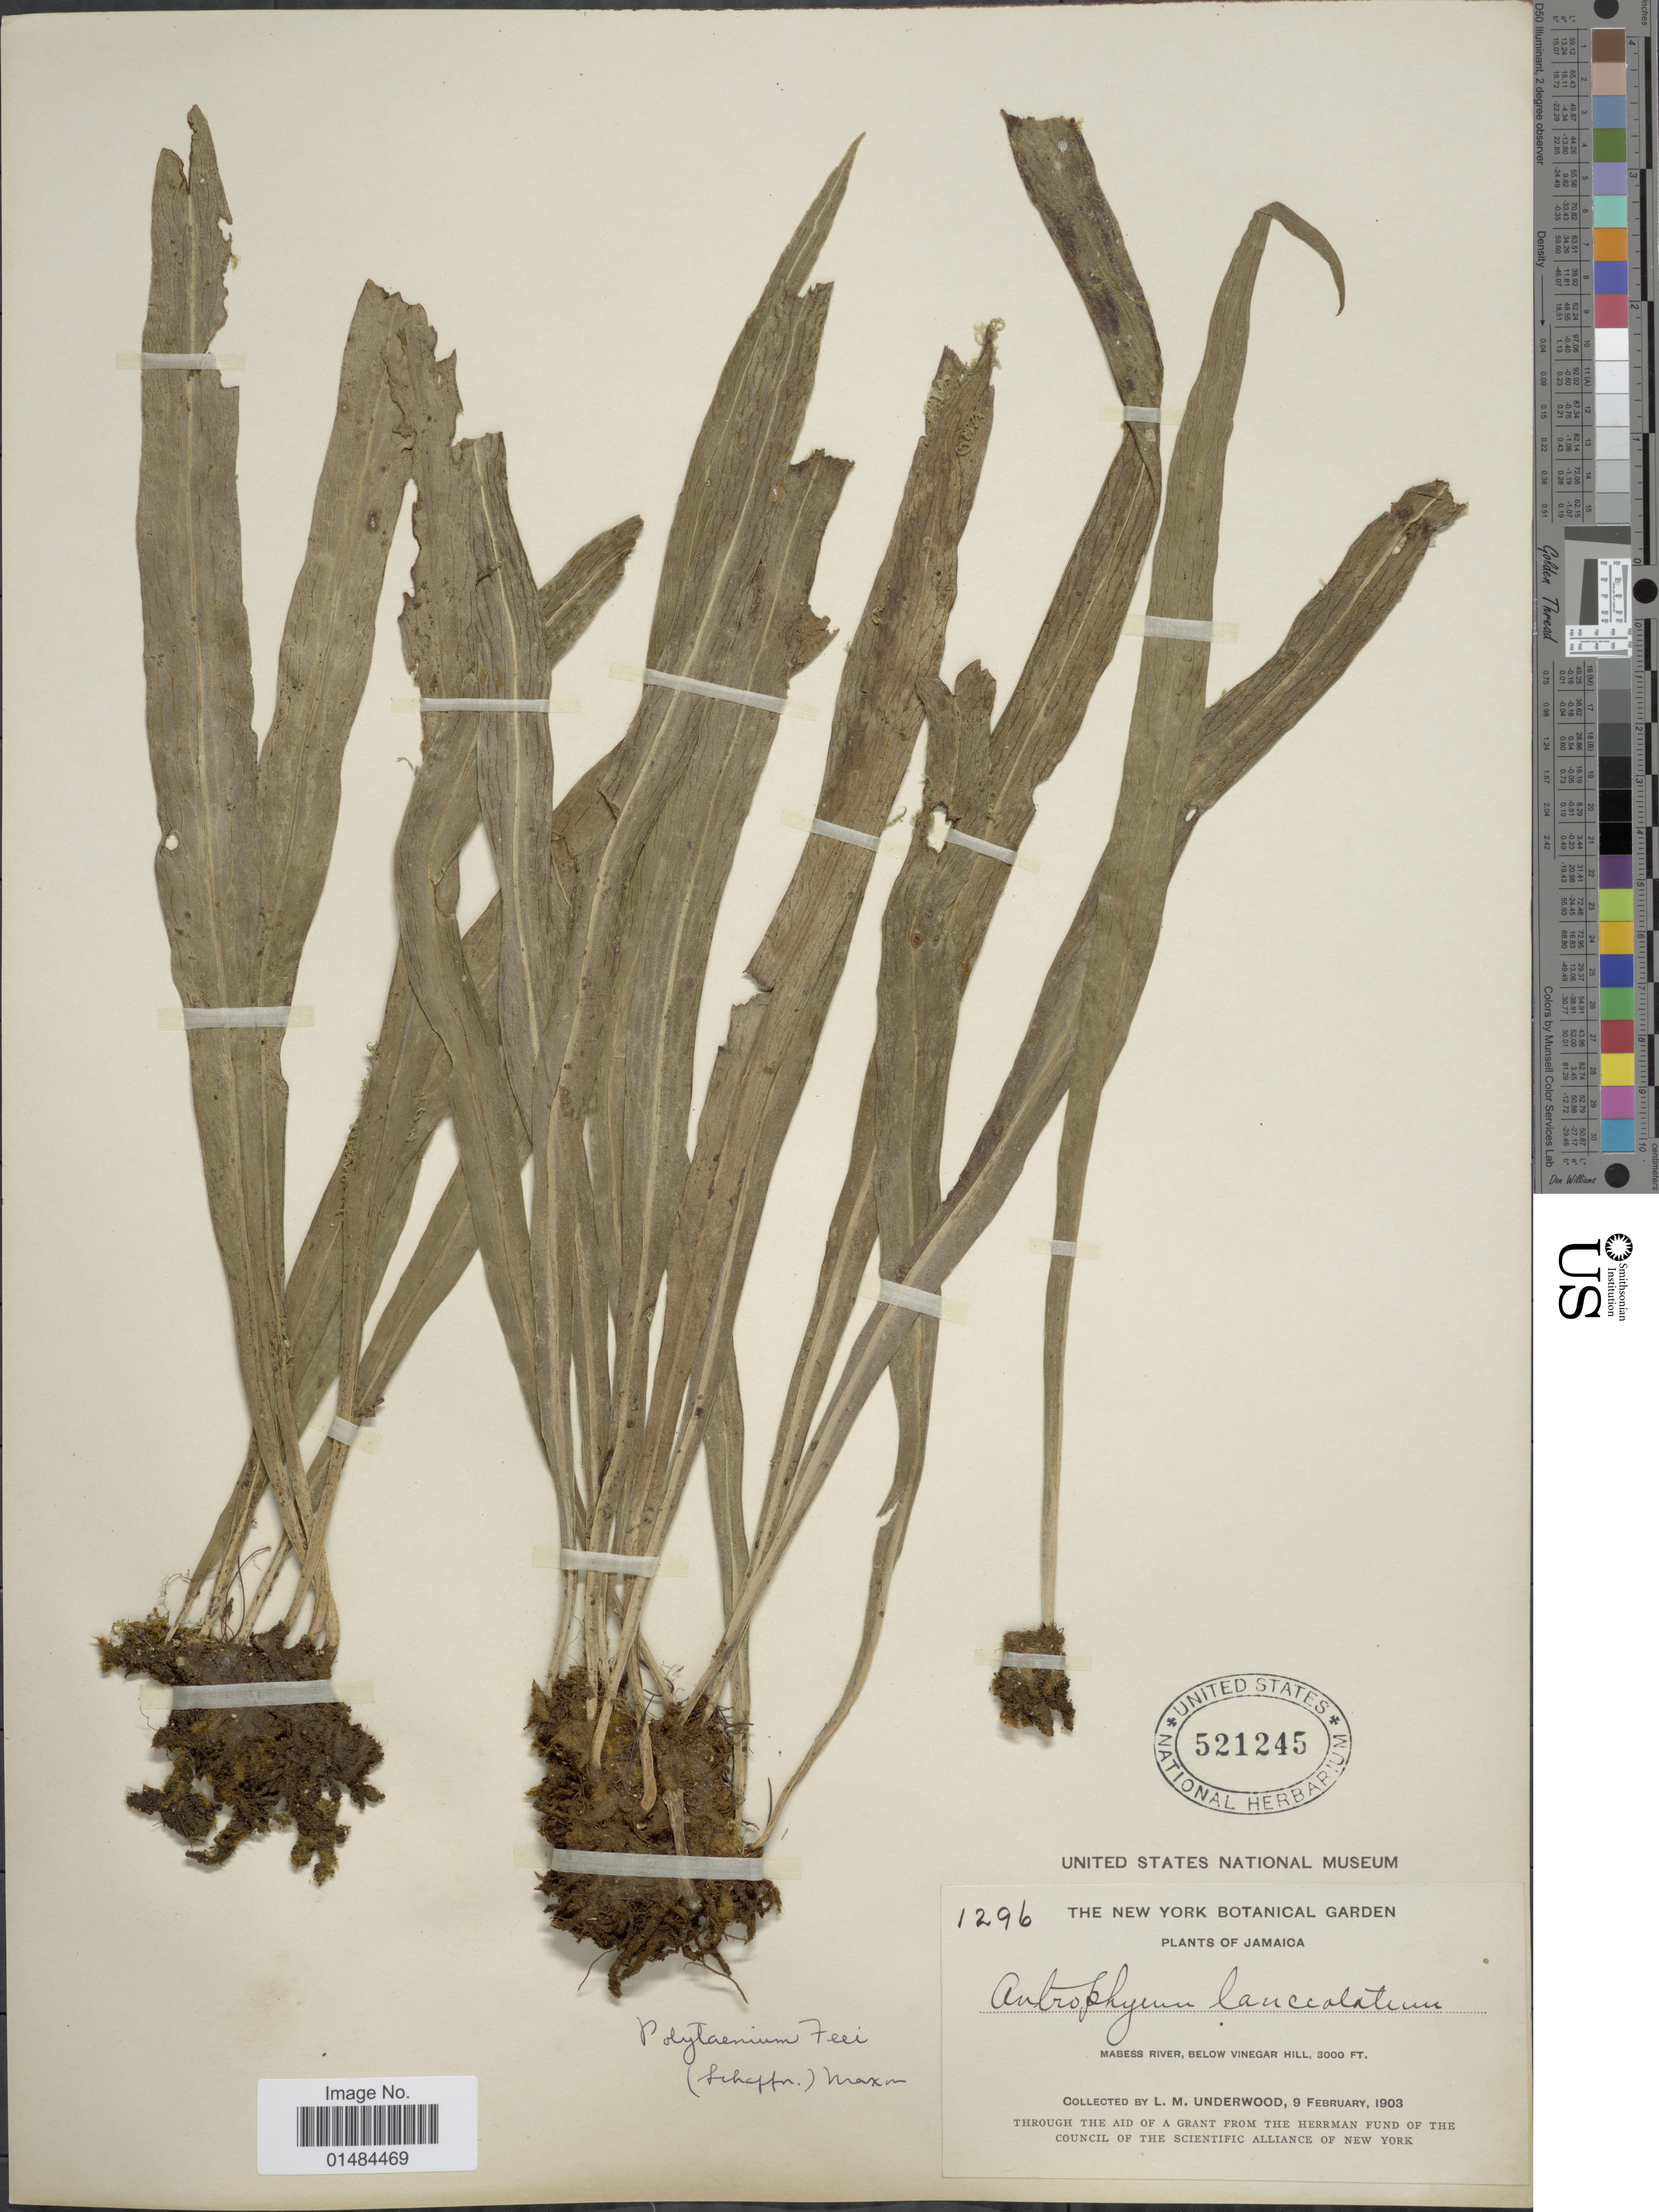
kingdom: Plantae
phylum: Tracheophyta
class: Polypodiopsida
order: Polypodiales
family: Pteridaceae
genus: Polytaenium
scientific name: Polytaenium lanceolatum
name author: (L.) Desv.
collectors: L. M. Underwood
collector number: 1296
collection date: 1903-02-09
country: Jamaica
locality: Jamaica, Mabess River, below Vinegar Hill.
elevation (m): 914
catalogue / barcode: US 521245